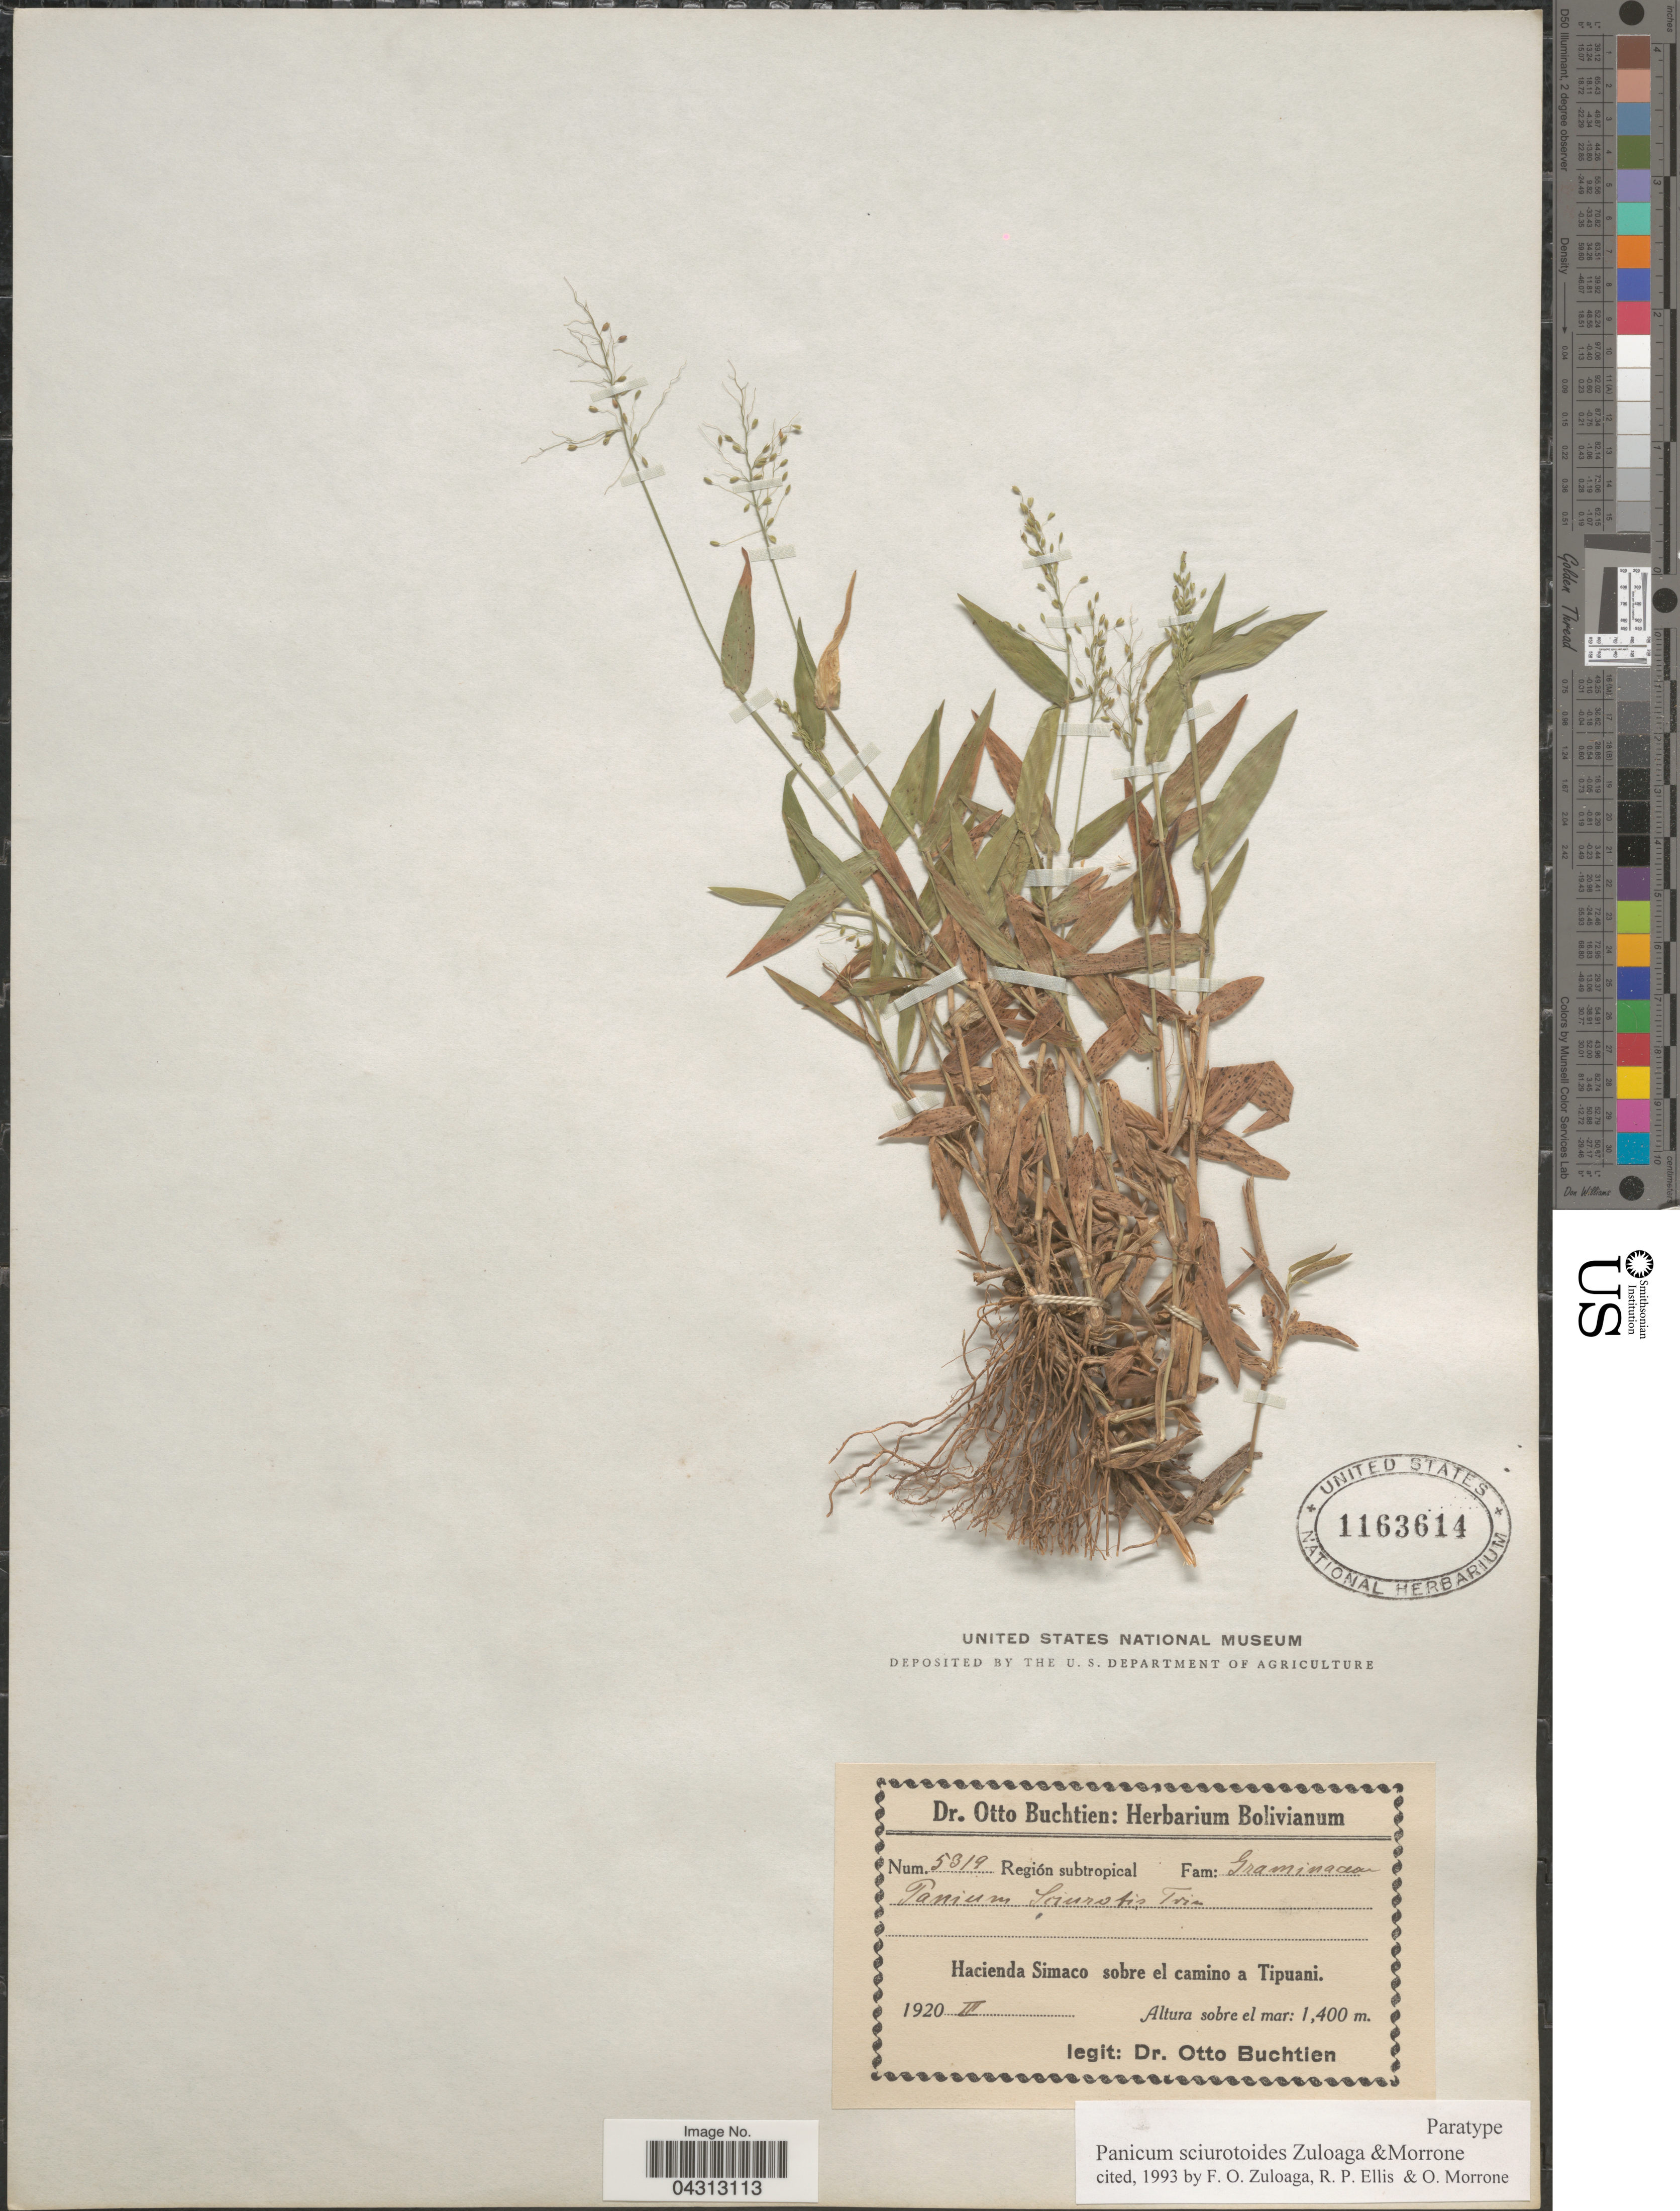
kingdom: Plantae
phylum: Tracheophyta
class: Liliopsida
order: Poales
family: Poaceae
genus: Dichanthelium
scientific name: Dichanthelium sciurotoides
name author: (Zuloaga & Morrone) Davidse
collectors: O. Buchtien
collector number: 5319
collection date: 1920-03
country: Bolivia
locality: Hacienda Simaco sobre el camino a Tipuani.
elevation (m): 1400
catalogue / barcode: US 1163614